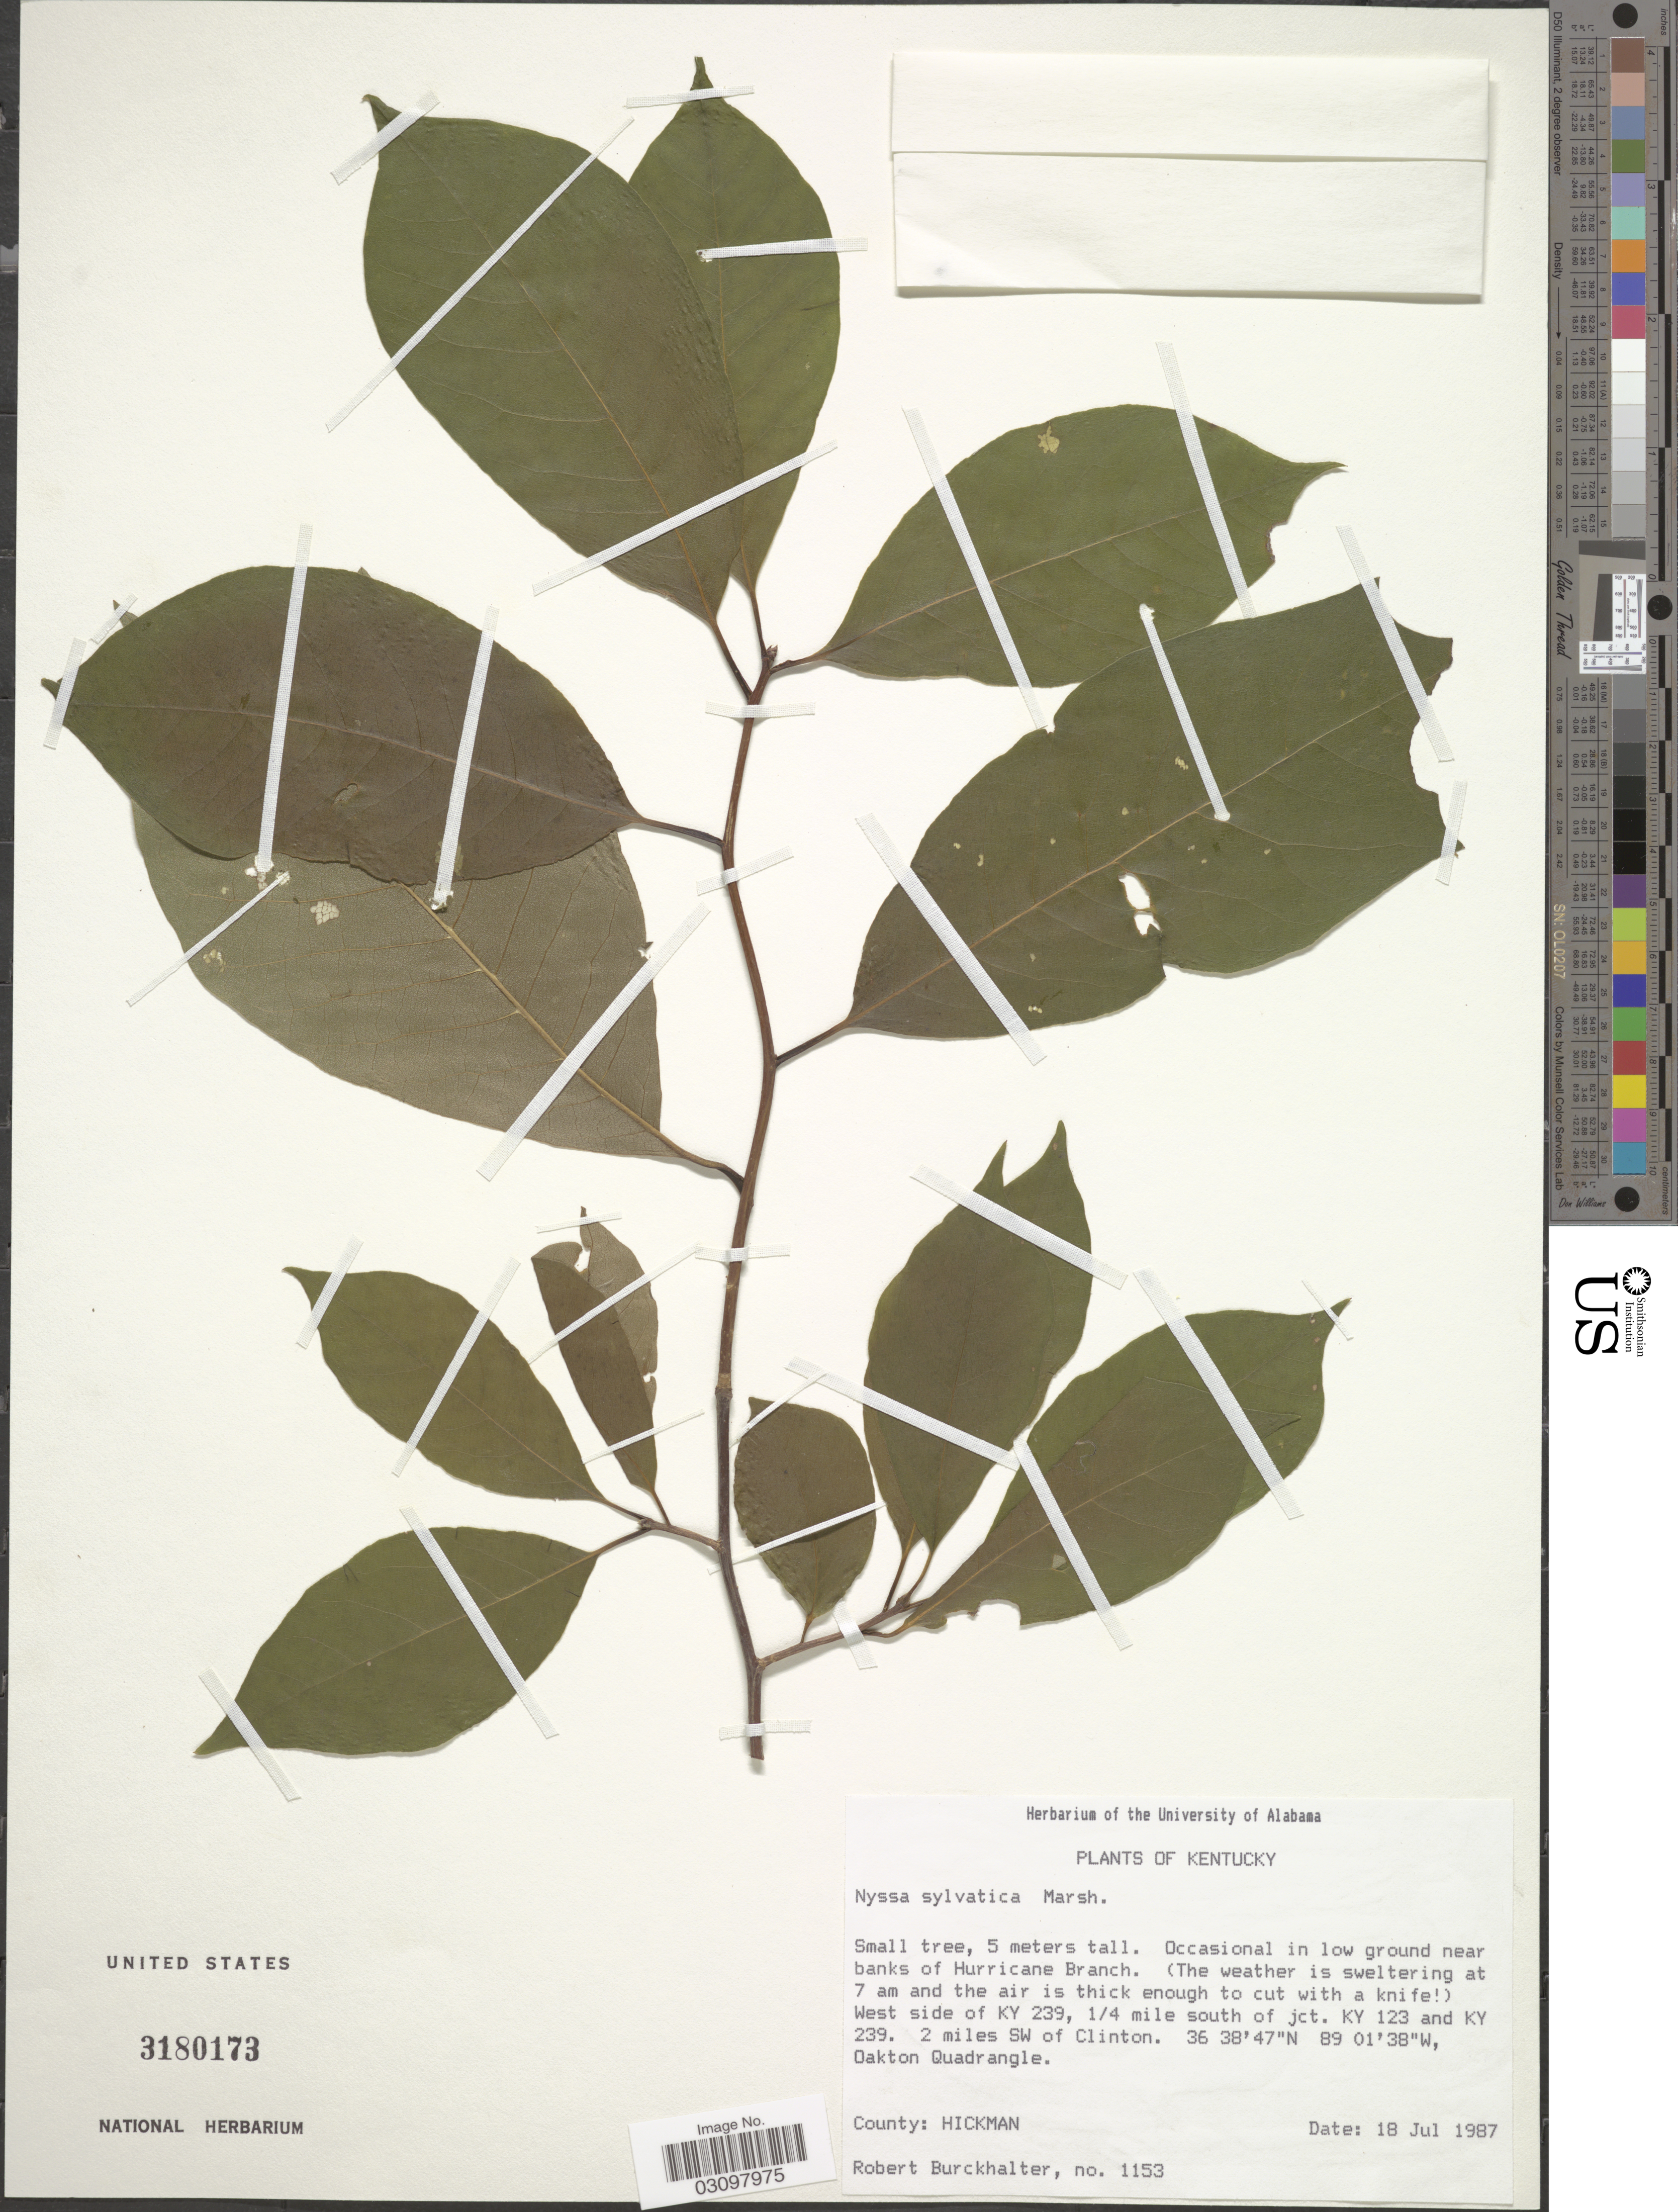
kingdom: Plantae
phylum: Tracheophyta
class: Magnoliopsida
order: Cornales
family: Nyssaceae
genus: Nyssa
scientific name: Nyssa sylvatica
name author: Marshall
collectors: R. Burckhalter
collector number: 1153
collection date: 1987-07-18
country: United States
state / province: Kentucky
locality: Near banks of Hurricane Branch. West side of KY 239, 1/4 mile south of jct. KY 123 and KY 239. 2 miles SW of Clinton. Oakton Quadrangle. County: Hickman.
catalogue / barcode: US 3180173